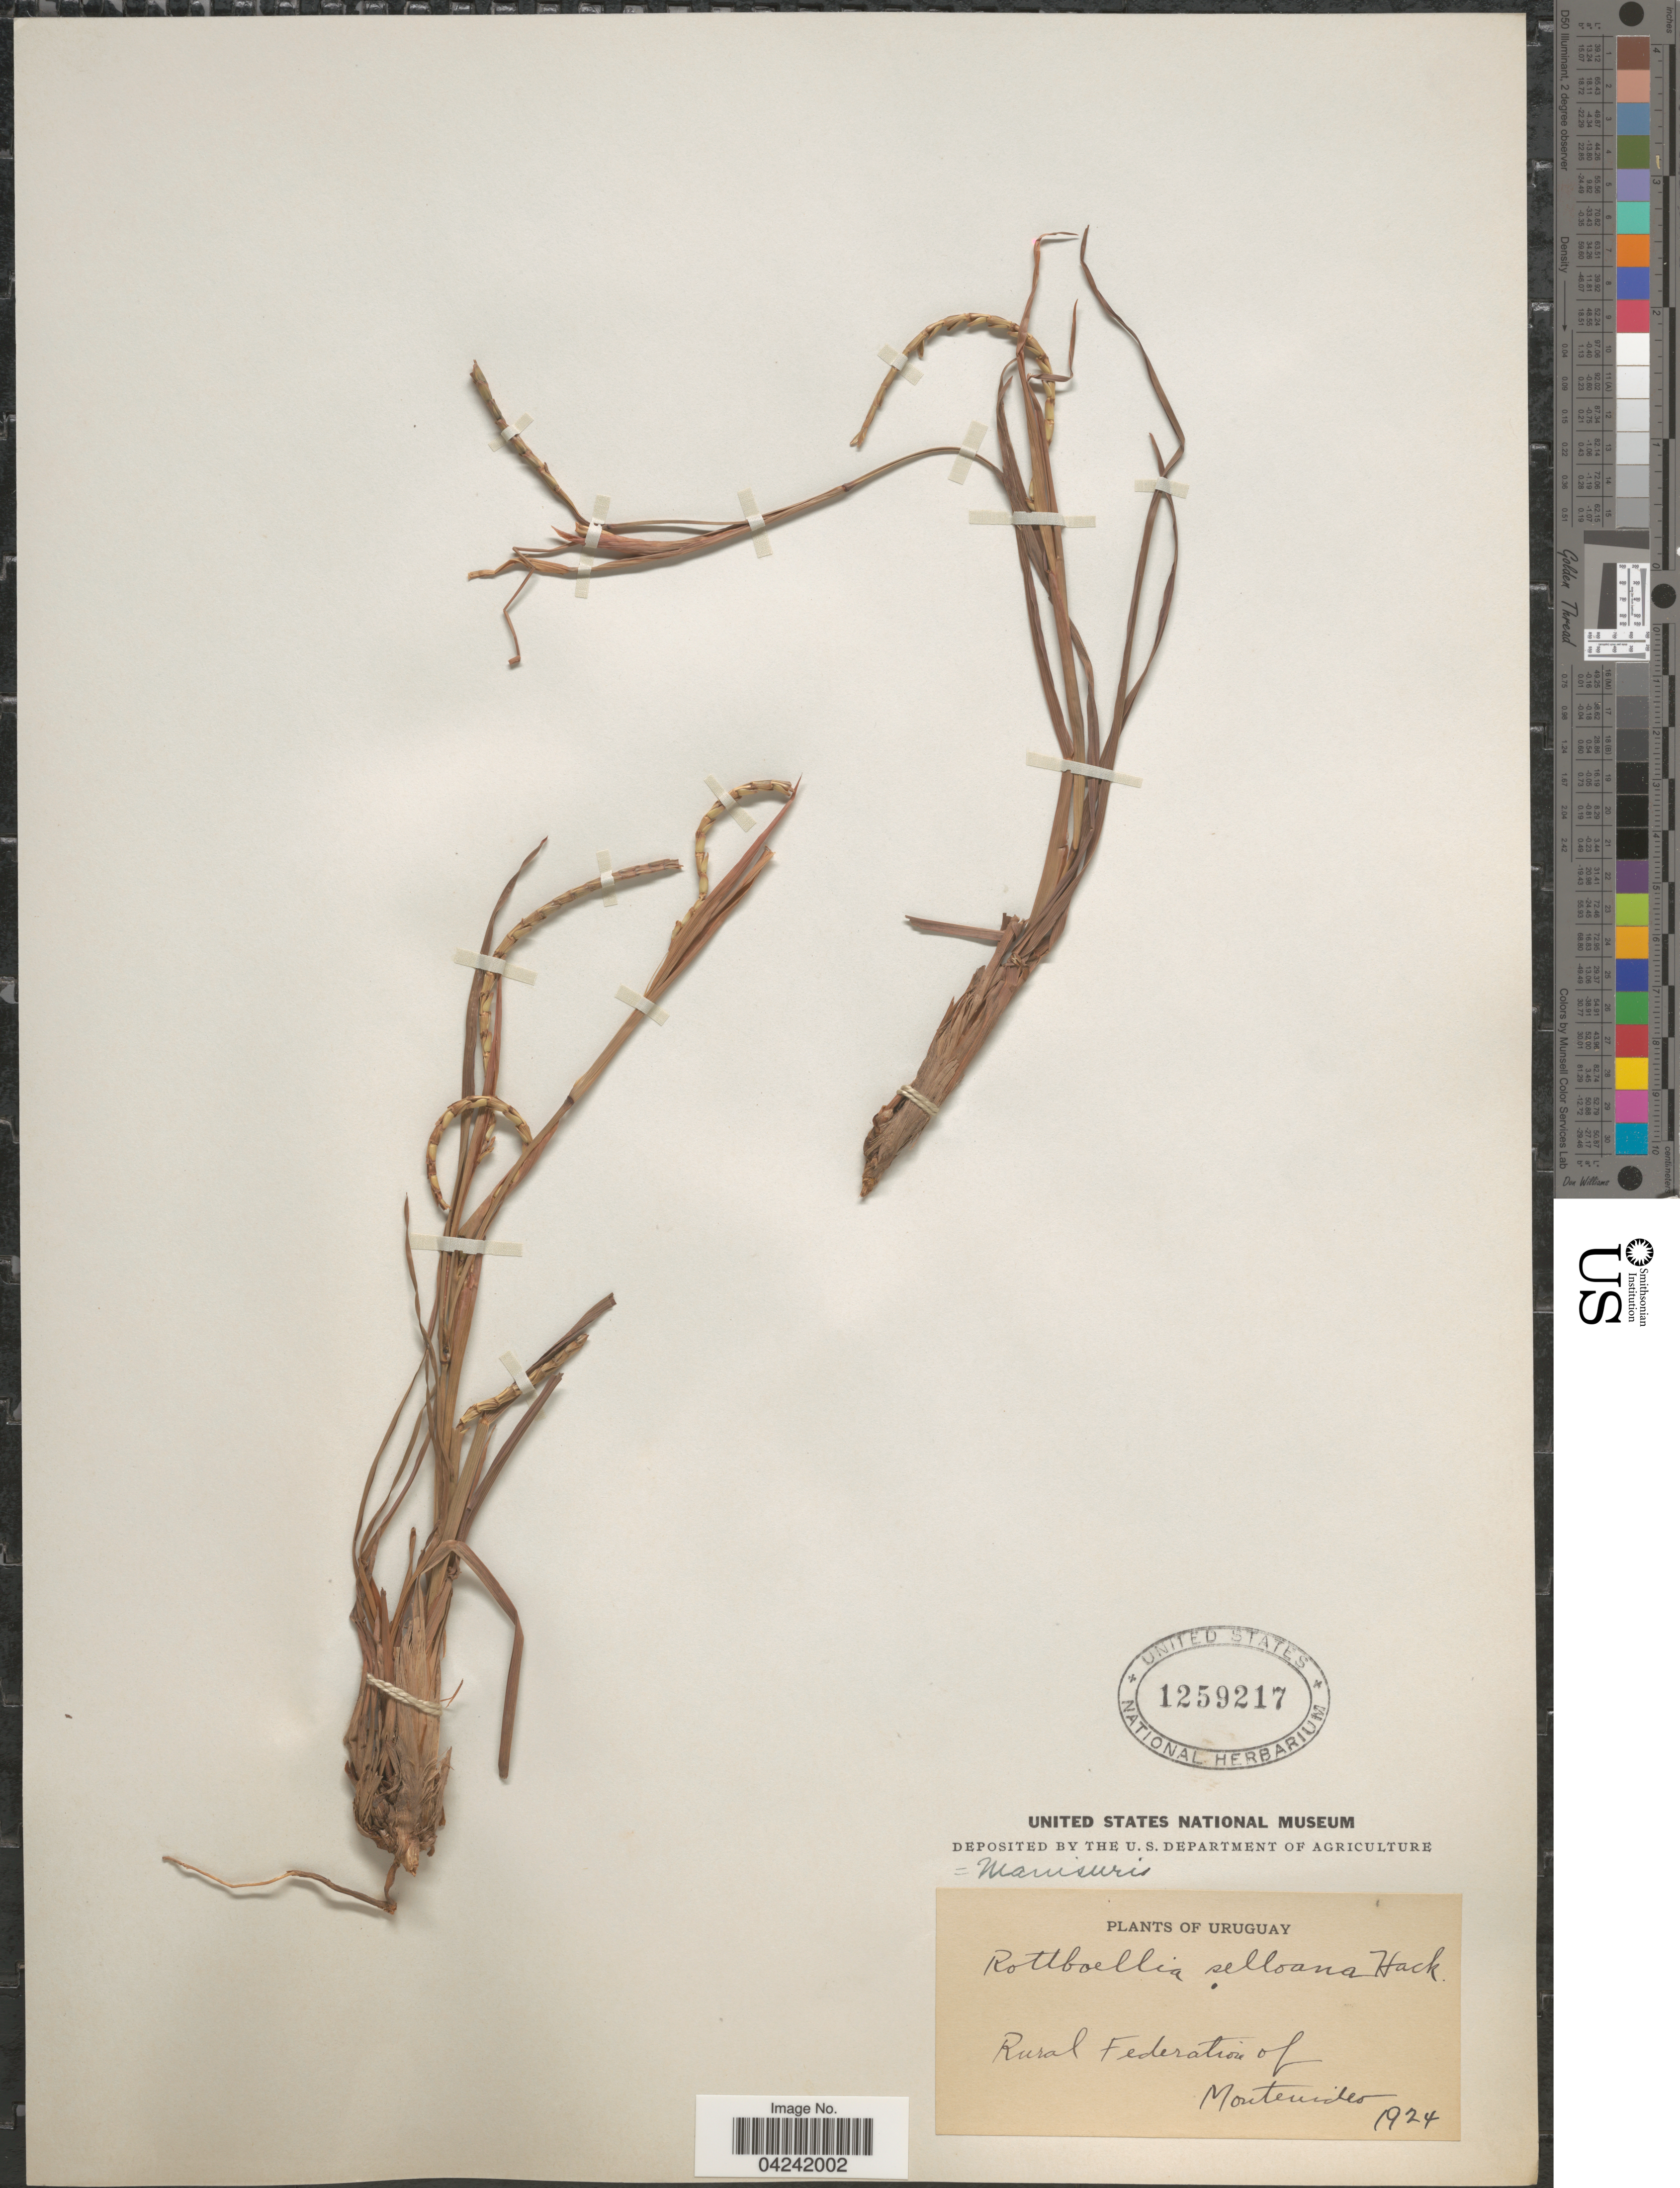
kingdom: Plantae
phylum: Tracheophyta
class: Liliopsida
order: Poales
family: Poaceae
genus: Mnesithea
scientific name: Mnesithea selloana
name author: (Hack.) de Koning & Sosef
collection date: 1924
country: Uruguay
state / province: Montevideo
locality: Rural Federation of Montevideo.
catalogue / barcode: US 1259217